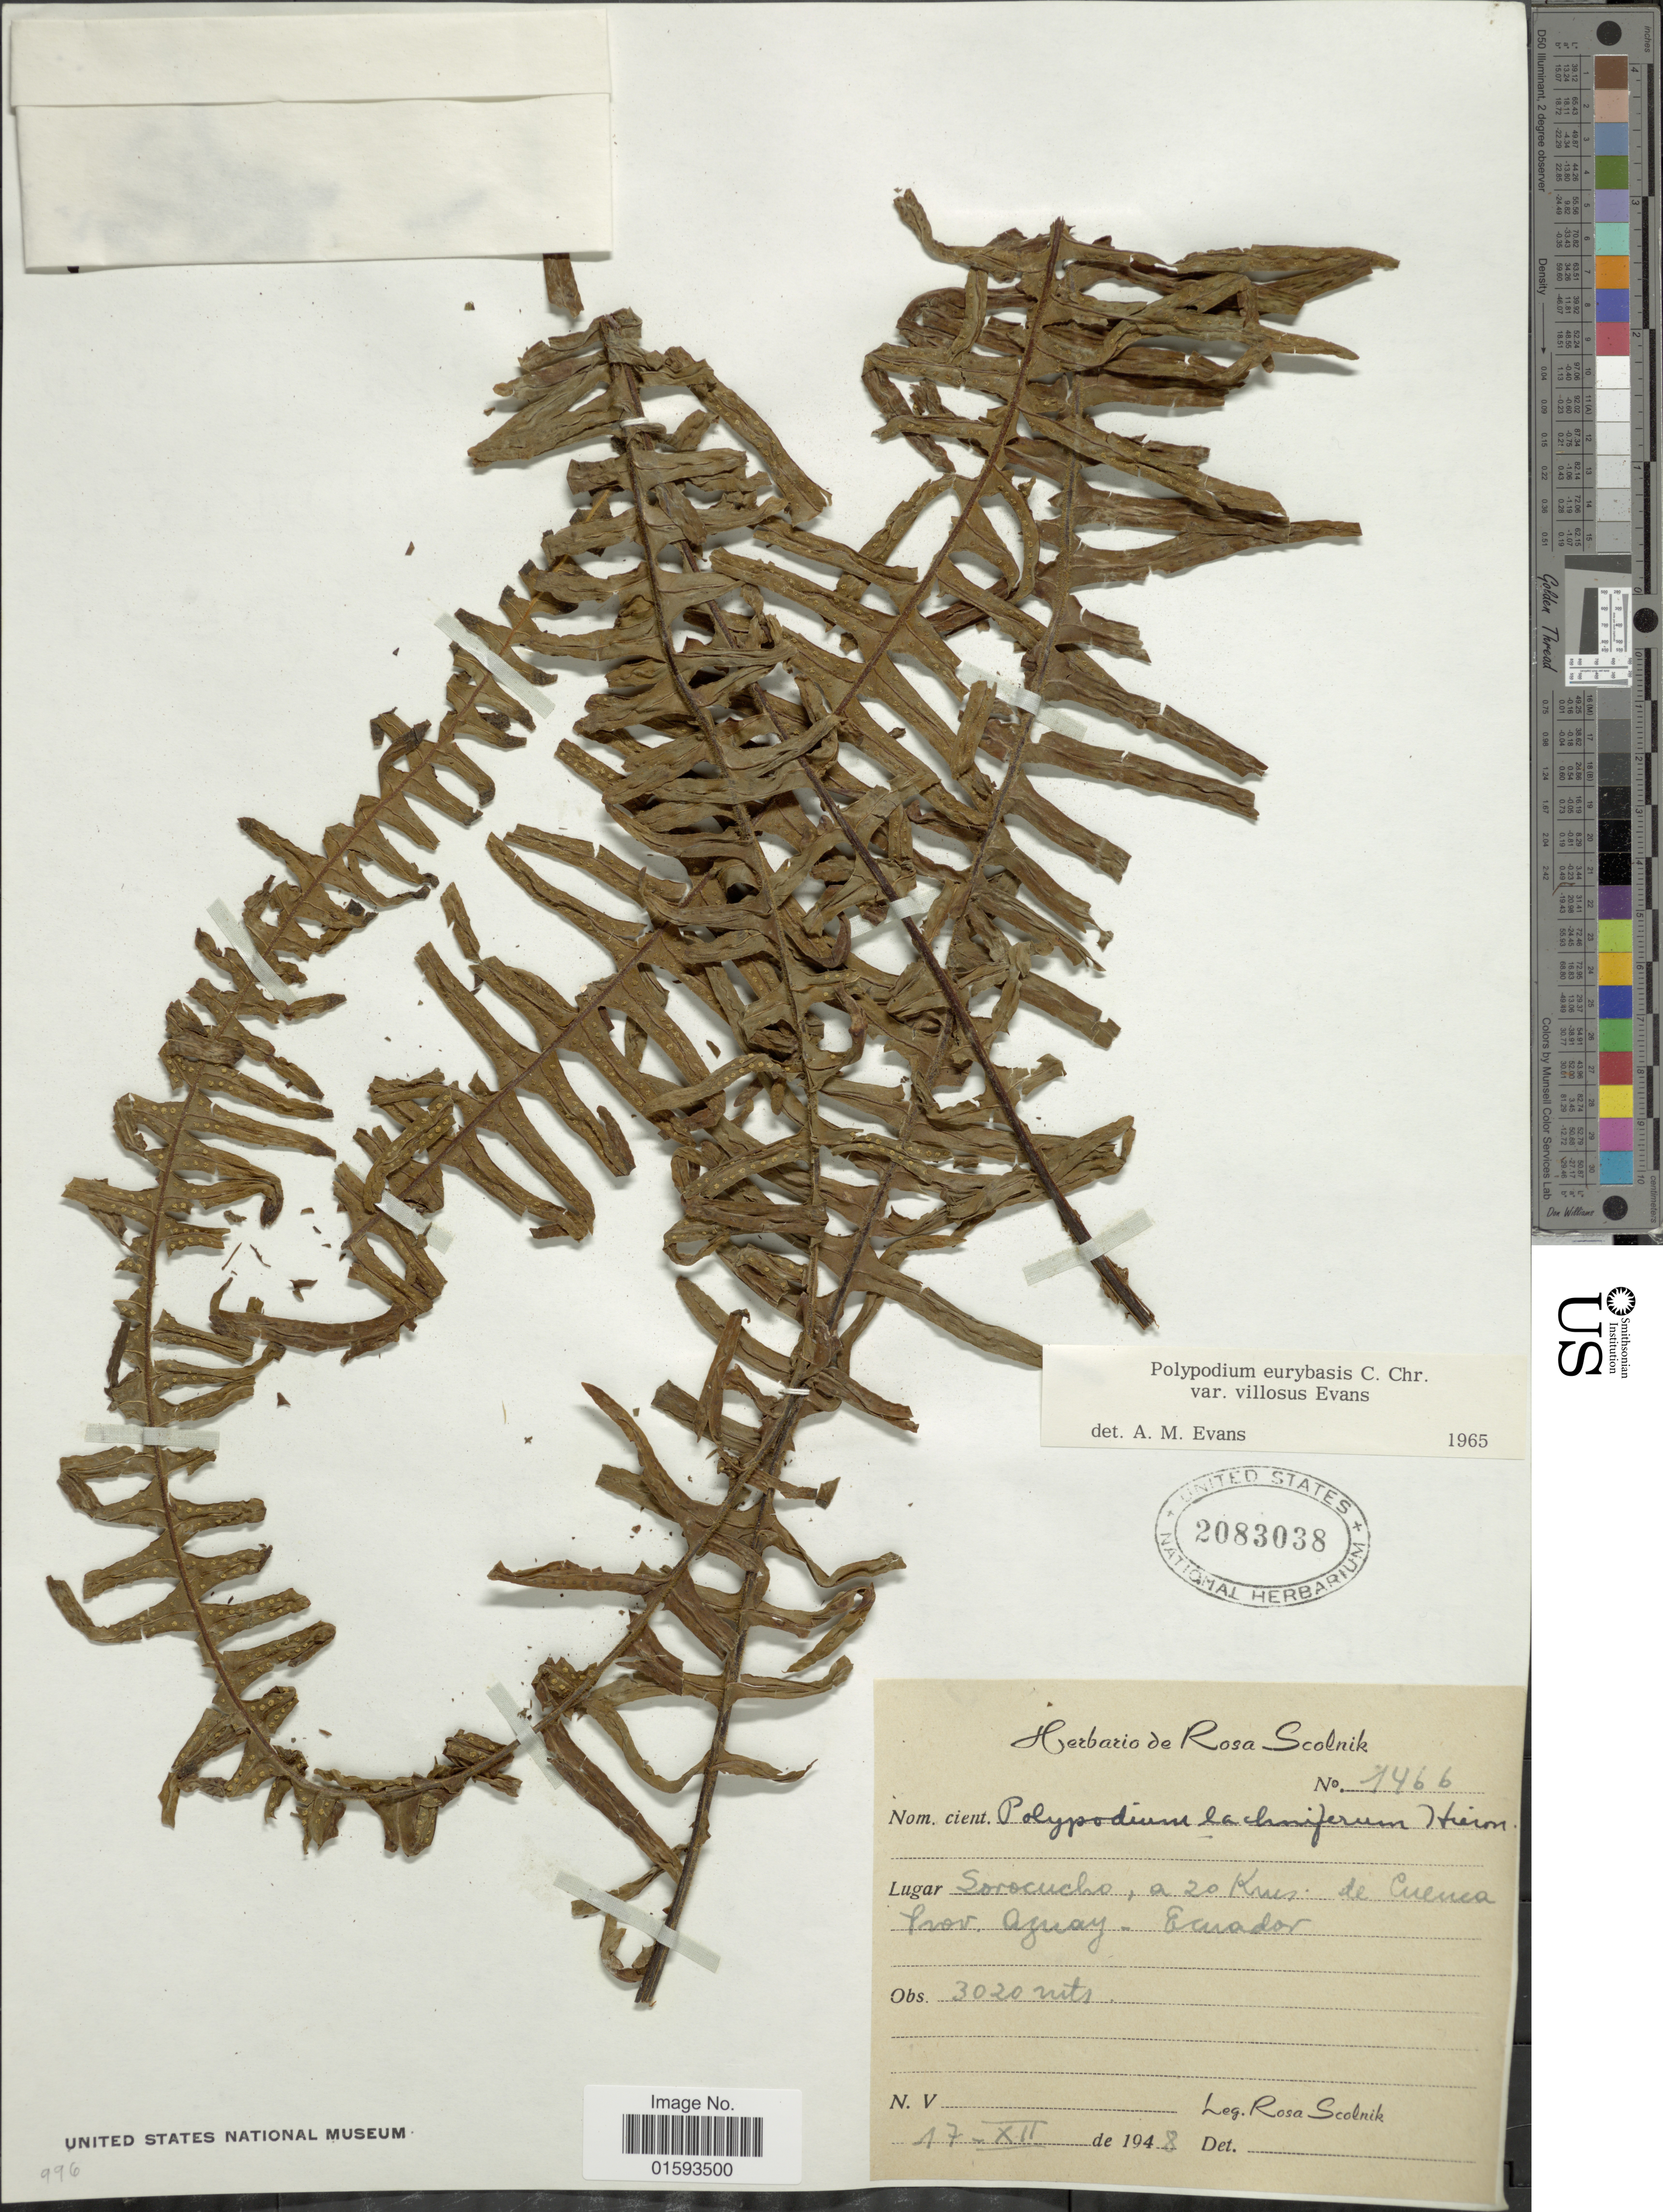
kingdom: Plantae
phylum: Tracheophyta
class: Polypodiopsida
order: Polypodiales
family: Polypodiaceae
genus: Pecluma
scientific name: Pecluma eurybasis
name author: (C. Chr.) M.G. Price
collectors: R. Scolnik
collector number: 1466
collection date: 1948-12-17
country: Ecuador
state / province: Azuay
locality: Sorocucho a 20 kms de Cuenca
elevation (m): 3020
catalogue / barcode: US 2083038